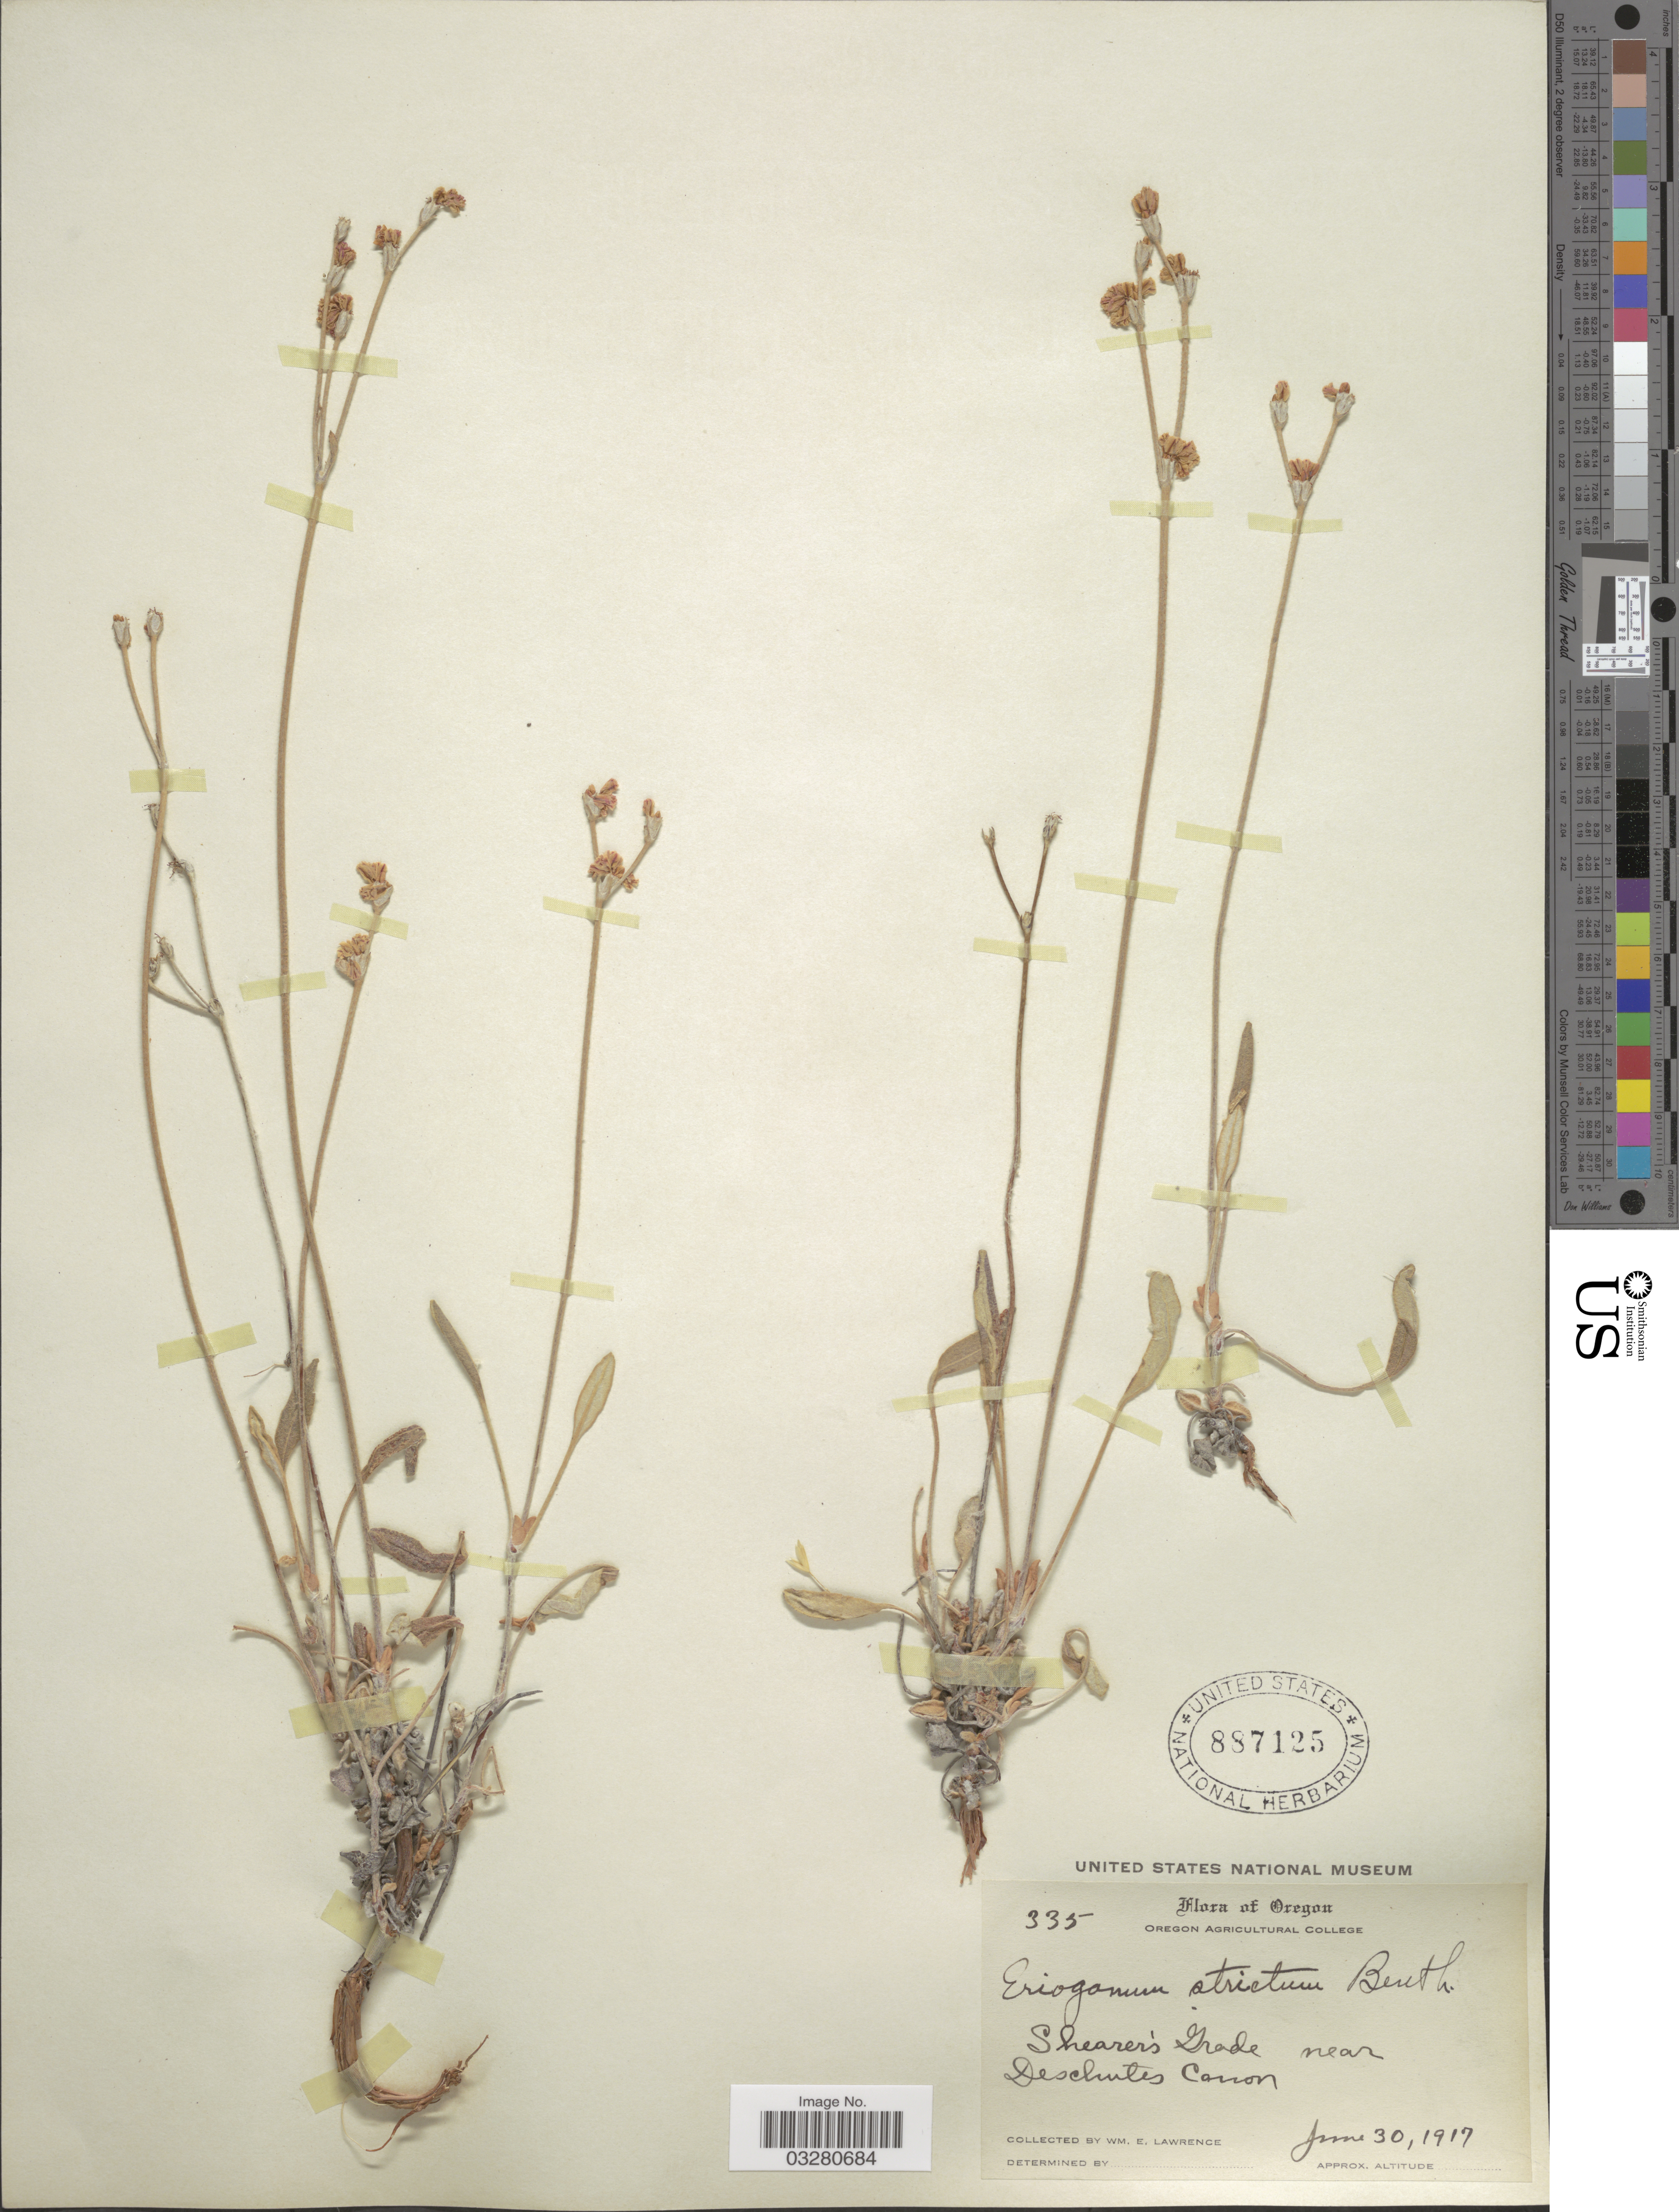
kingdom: Plantae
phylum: Tracheophyta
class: Magnoliopsida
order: Caryophyllales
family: Polygonaceae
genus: Eriogonum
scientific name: Eriogonum proliferum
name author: Torr. & A. Gray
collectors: W. Lawrence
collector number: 335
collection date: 1917-06-30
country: United States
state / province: Oregon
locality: Schearer's Gradem near Deschutes Canon.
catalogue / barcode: US 887125